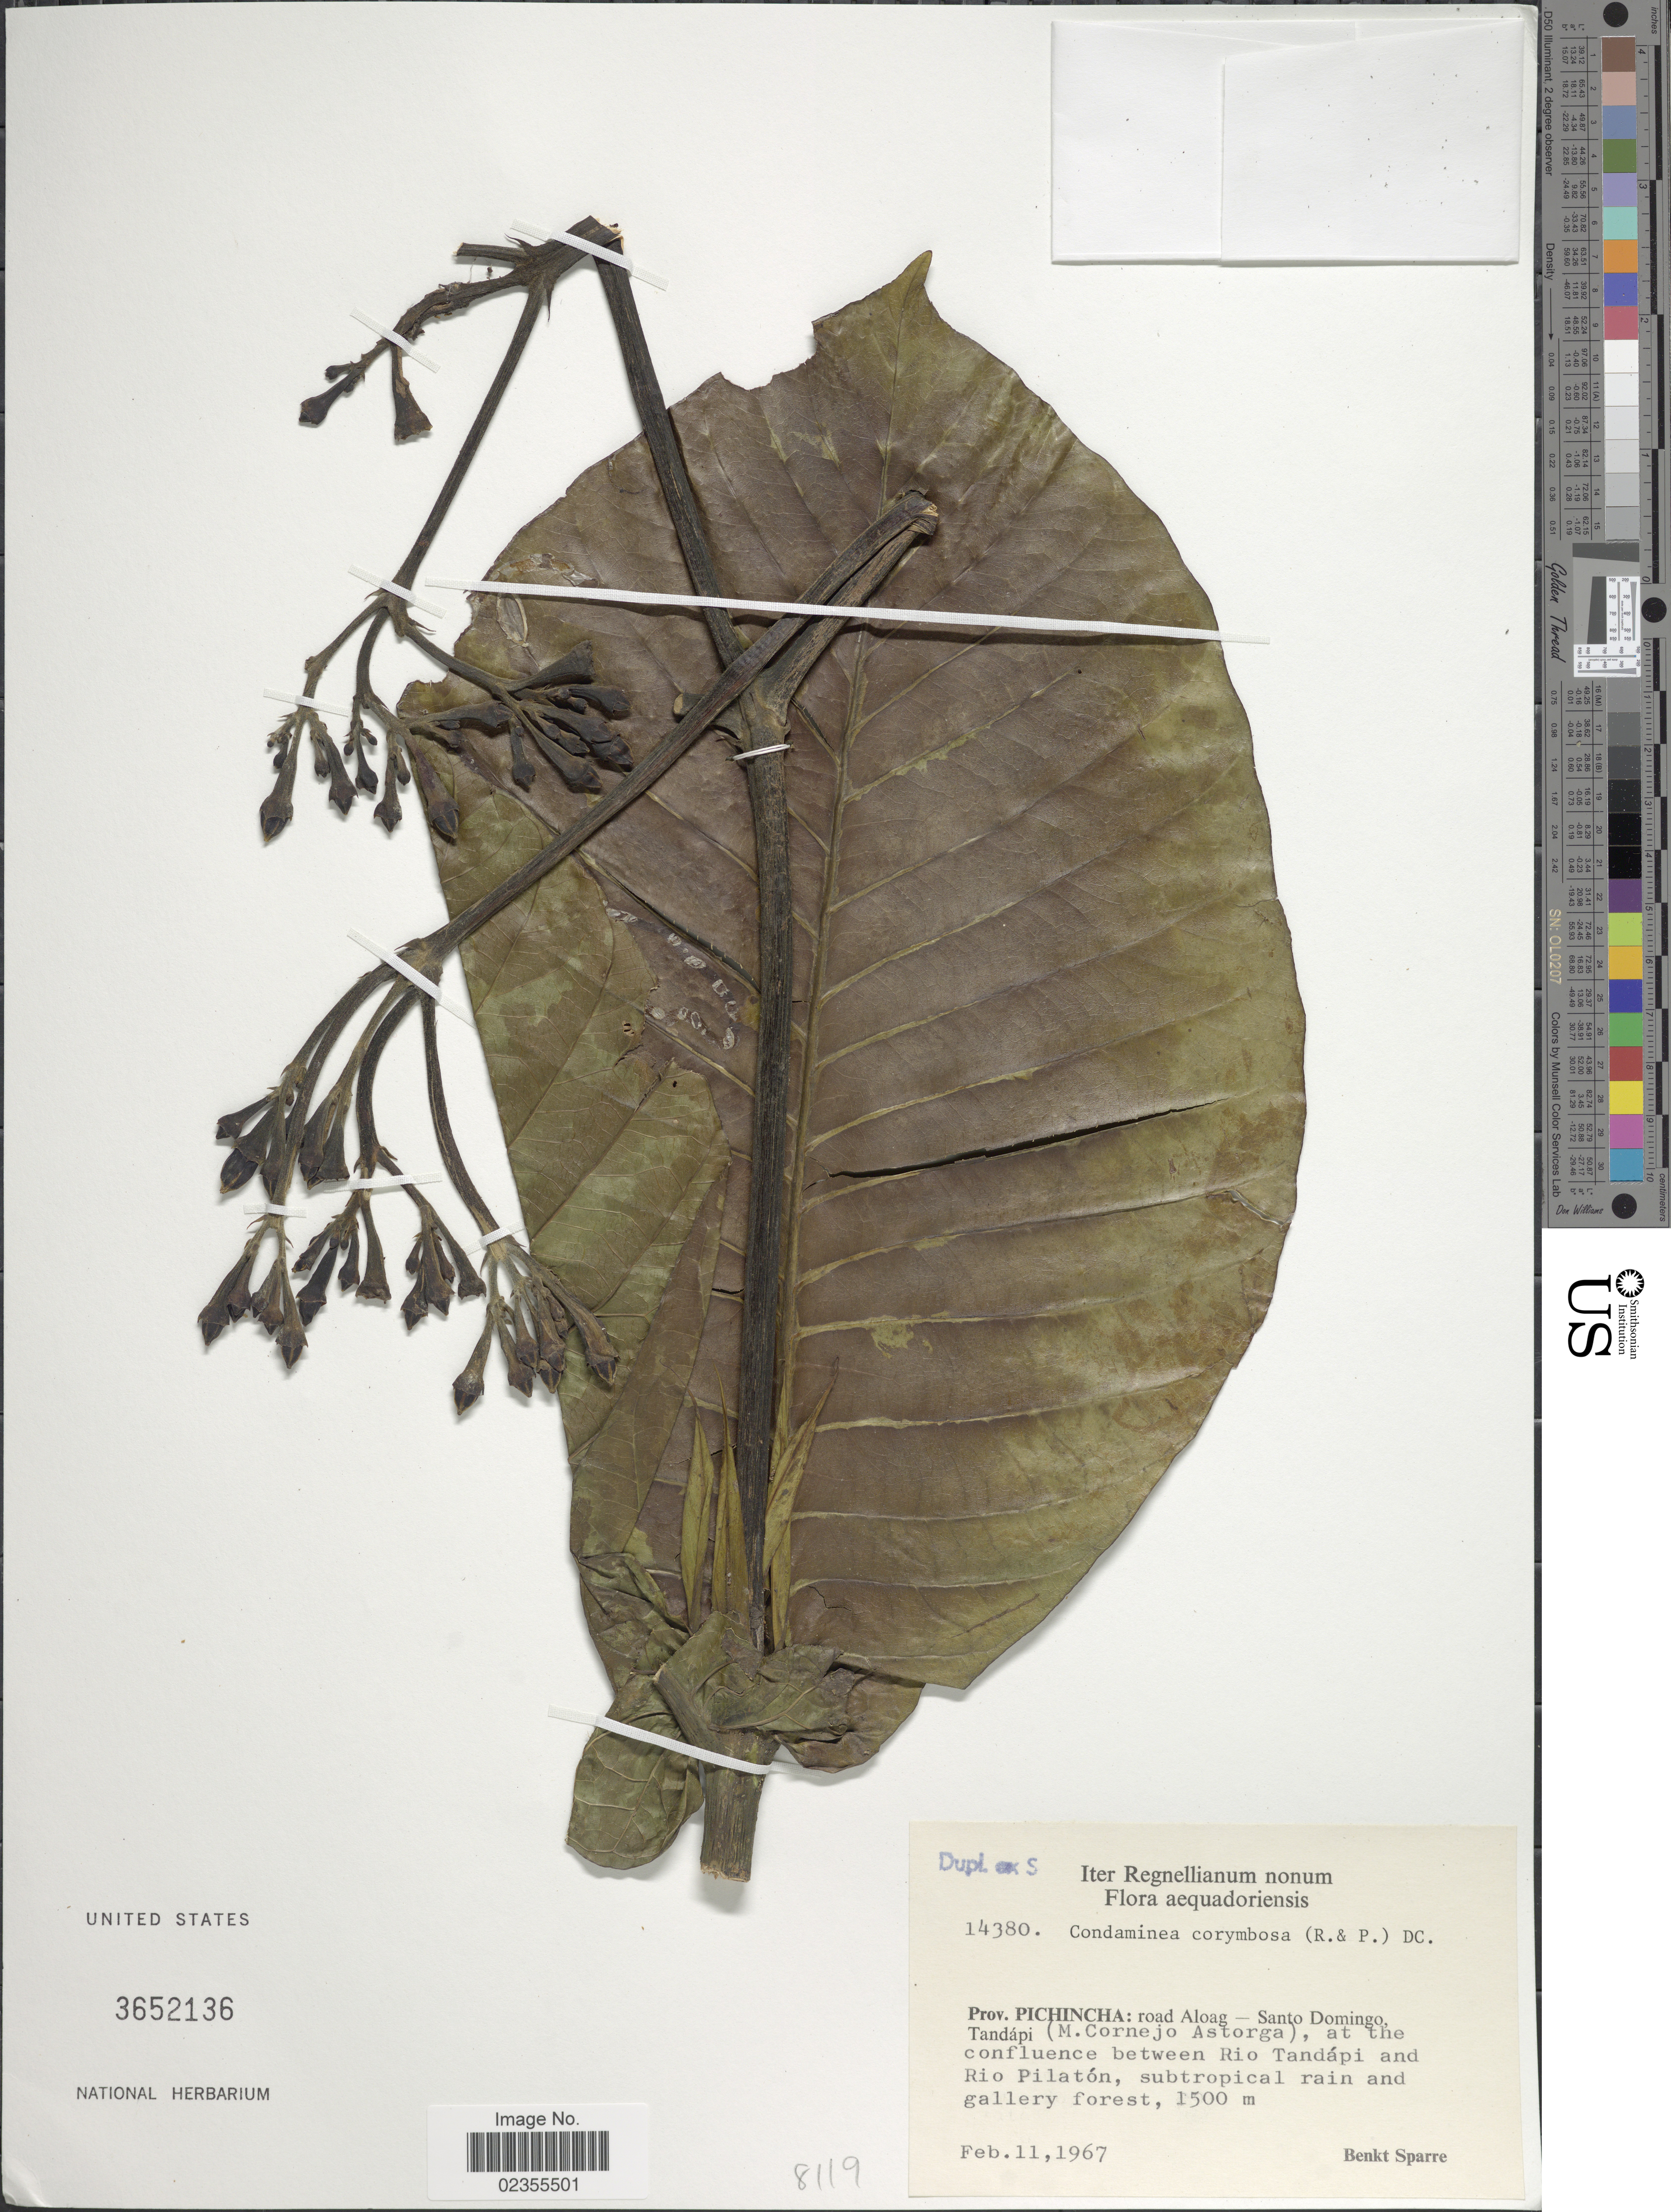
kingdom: Plantae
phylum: Tracheophyta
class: Magnoliopsida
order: Gentianales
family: Rubiaceae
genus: Condaminea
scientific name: Condaminea corymbosa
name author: (Ruiz & Pav.) DC.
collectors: B. Sparre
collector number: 14380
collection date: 1967-02-11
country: Ecuador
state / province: Pichincha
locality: Road Aloag - Santo Domingo Tandapi (M. Cornejo Astorga) at the confluence between Rio Tandapi and Rio Pilaton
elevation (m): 1500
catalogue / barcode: US 3652136